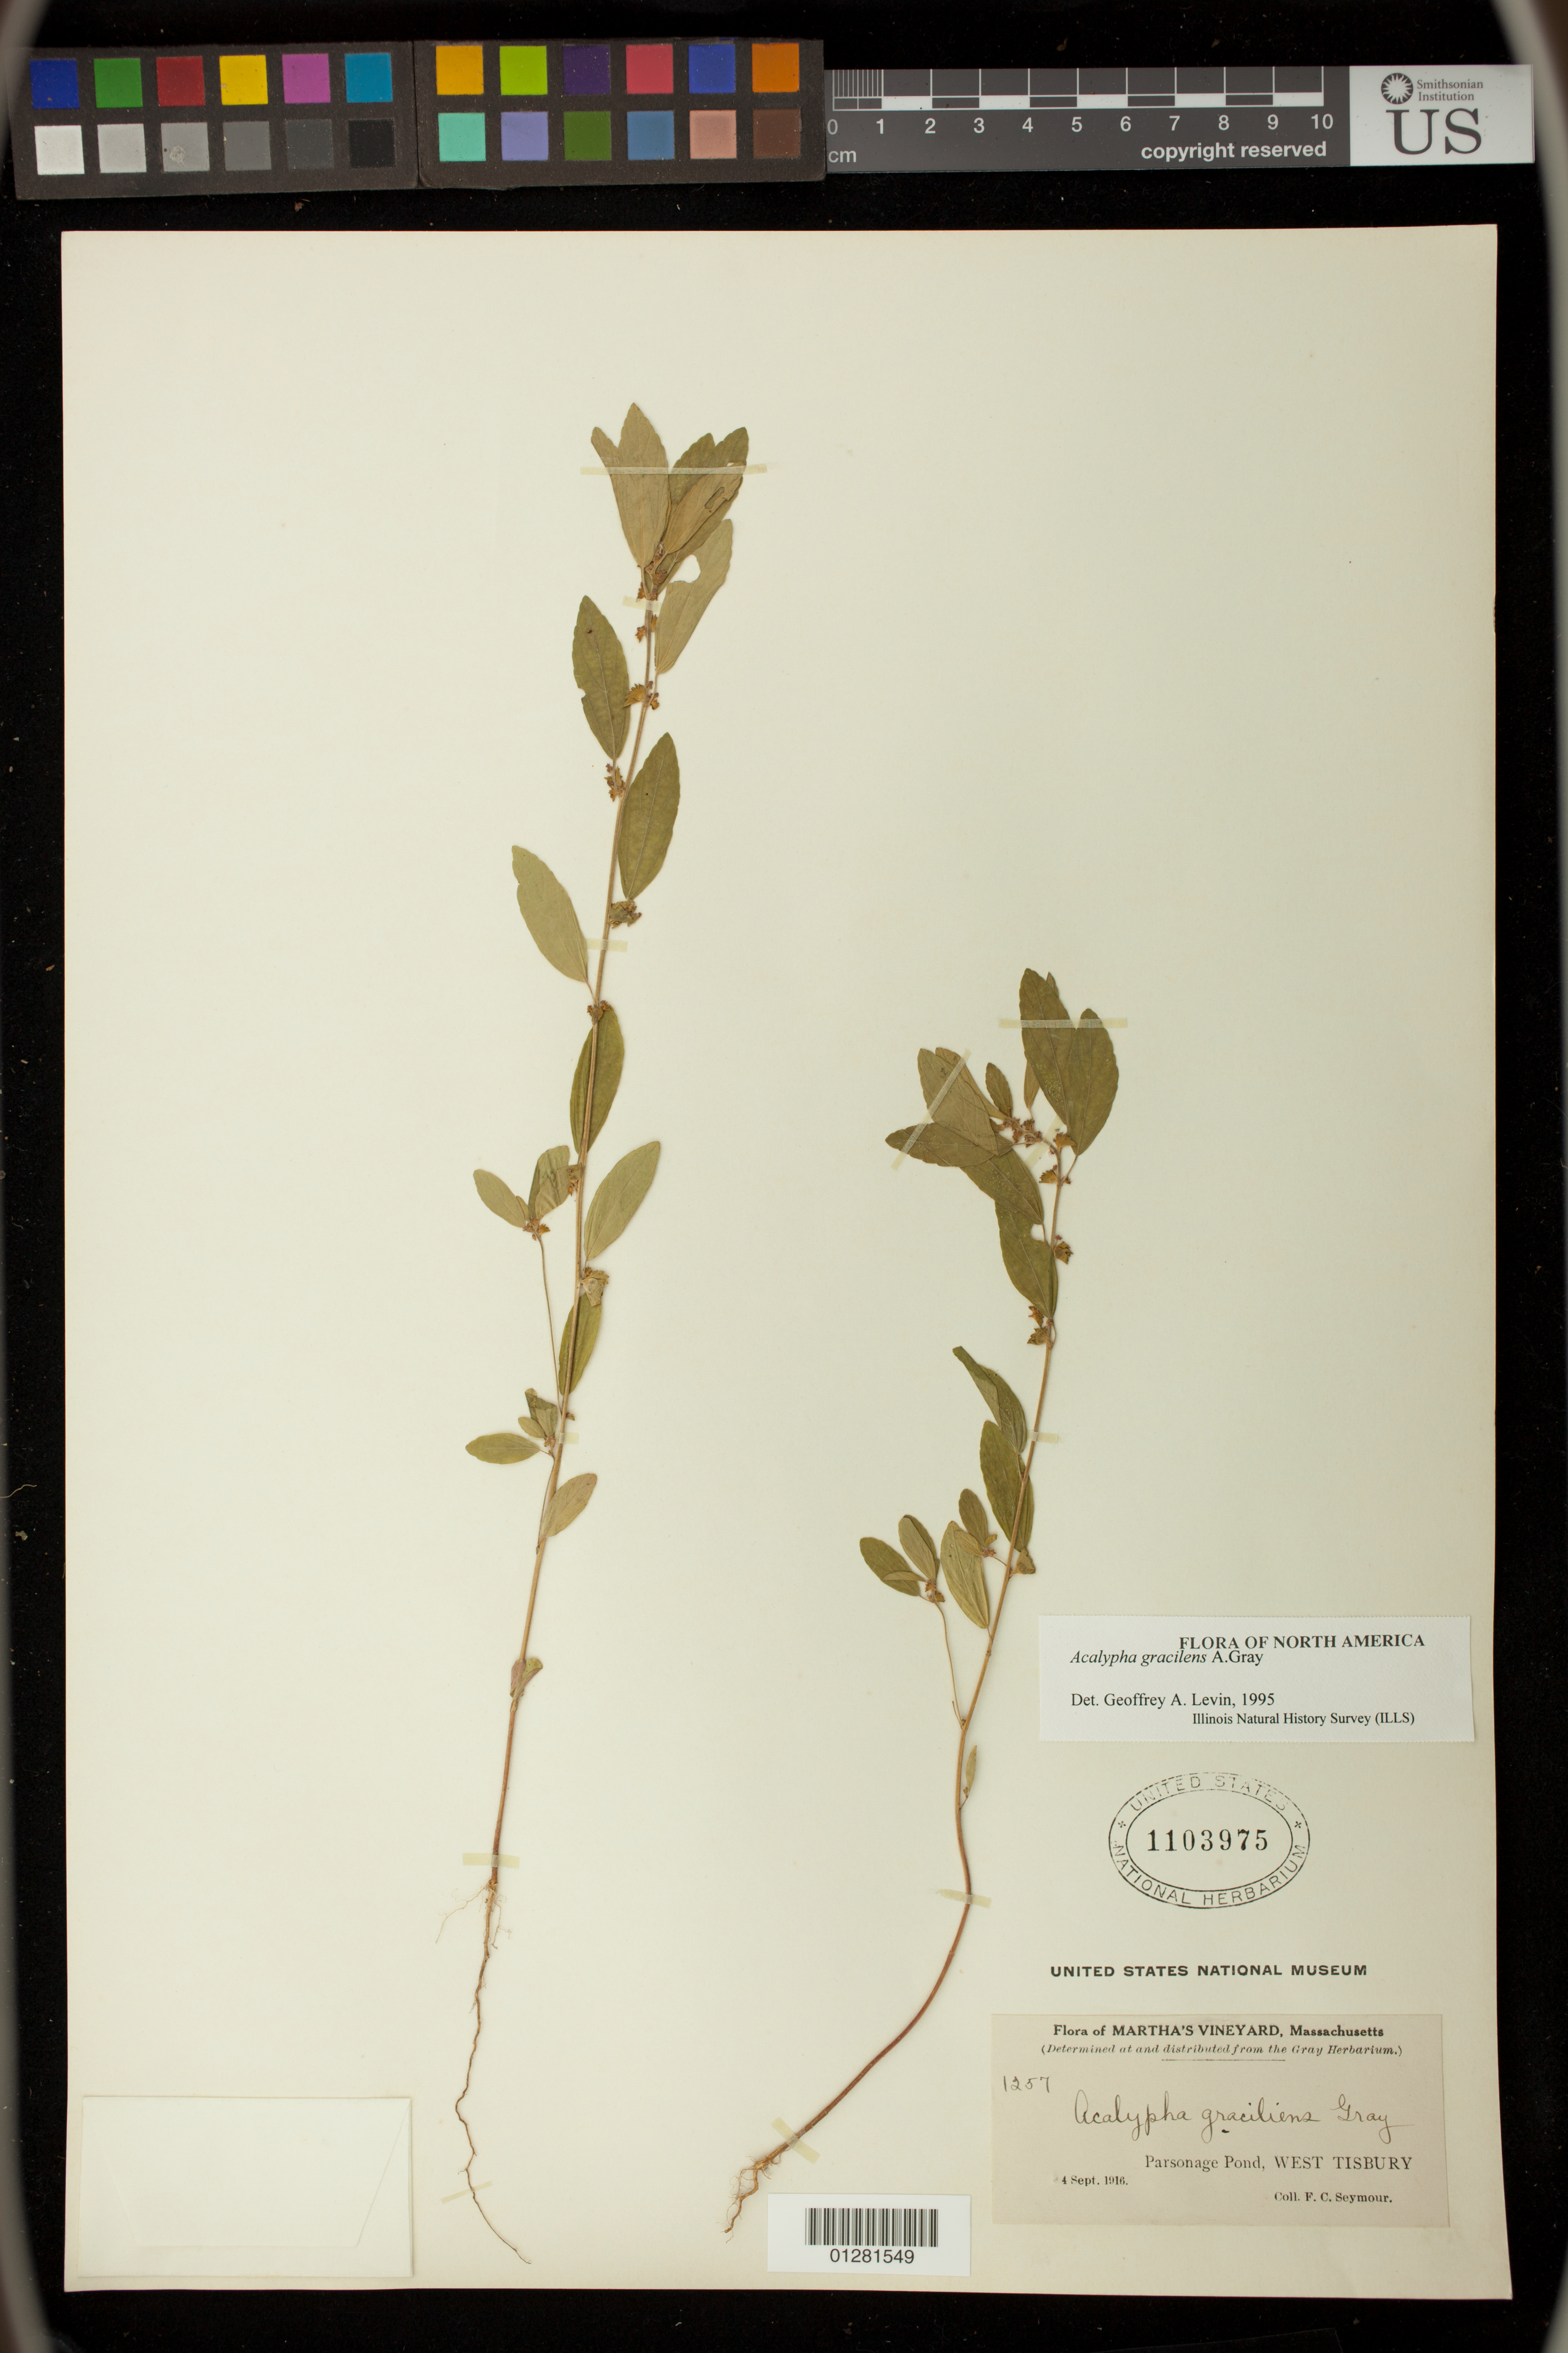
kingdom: Plantae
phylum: Tracheophyta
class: Magnoliopsida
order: Malpighiales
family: Euphorbiaceae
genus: Acalypha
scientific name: Acalypha gracilens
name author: A. Gray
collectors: F. C. Seymour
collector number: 1257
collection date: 1916-09-04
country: United States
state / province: Massachusetts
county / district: Dukes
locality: Parsonage Pond, WEST TISBURY, Martha's Vinyard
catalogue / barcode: US 1103975